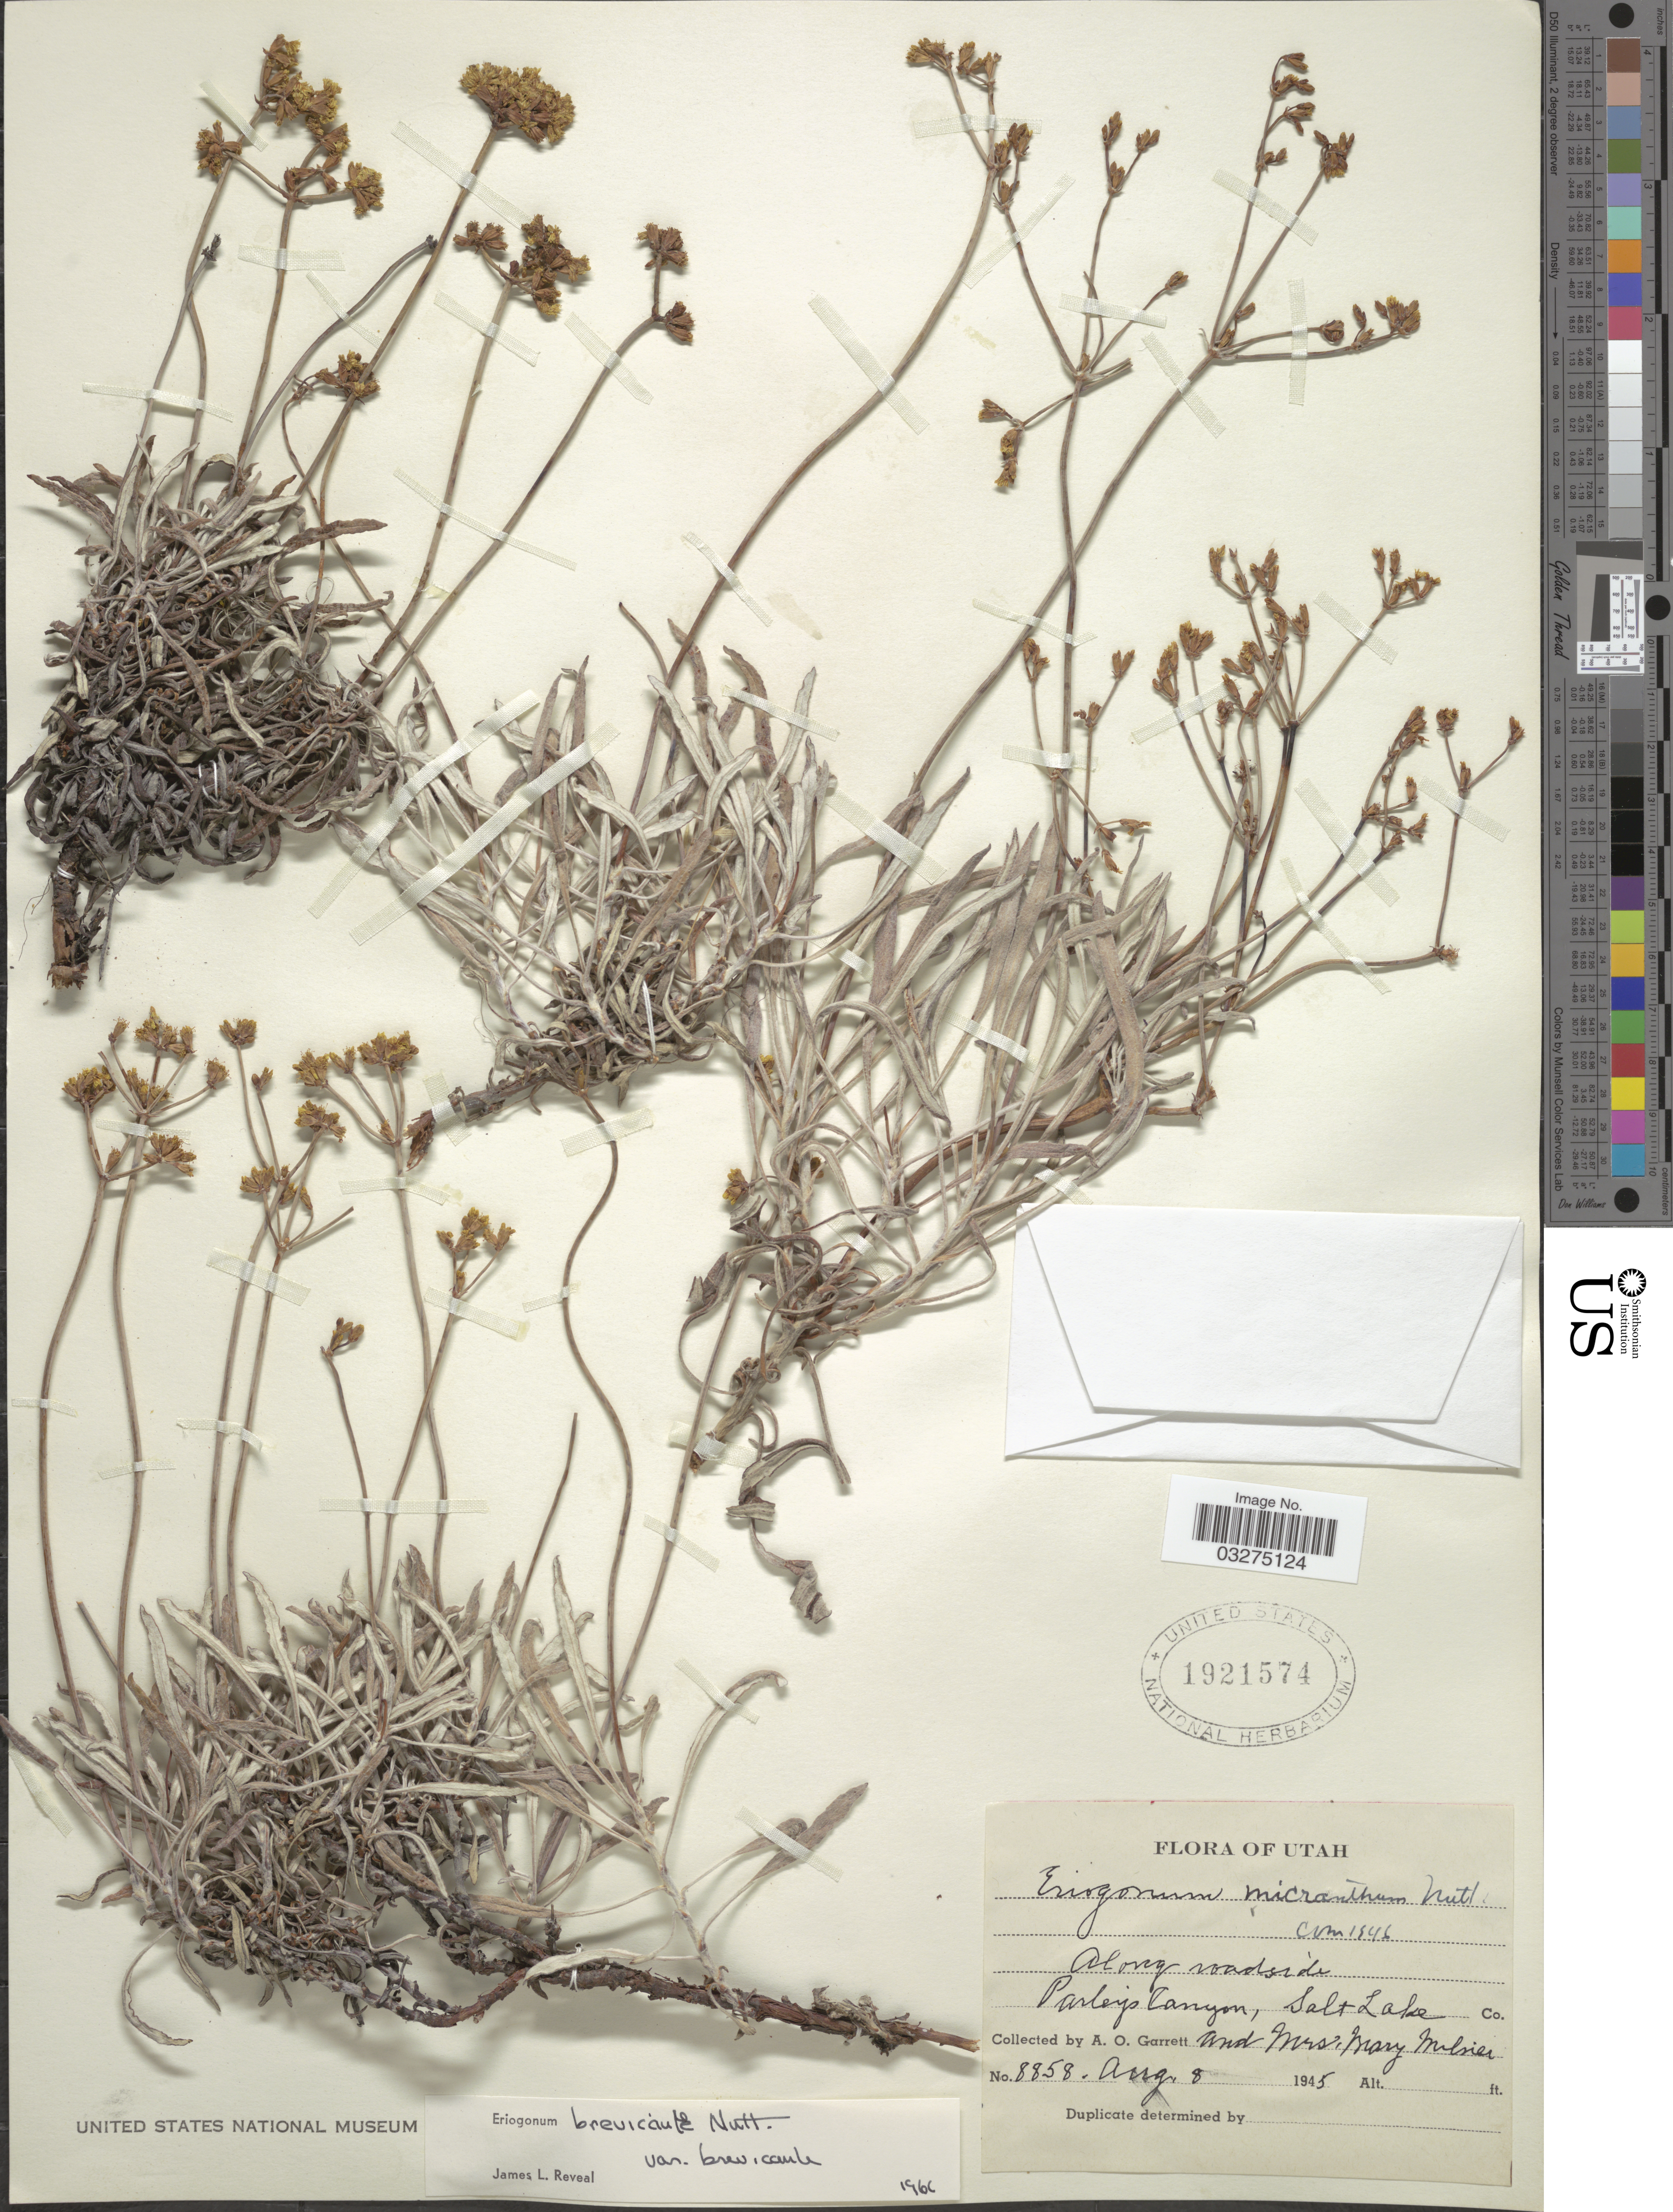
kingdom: Plantae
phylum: Tracheophyta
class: Magnoliopsida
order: Caryophyllales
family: Polygonaceae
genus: Eriogonum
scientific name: Eriogonum brevicaule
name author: Nutt.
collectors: A. O. Garrett & M. Milner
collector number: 8858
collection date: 1945-08-08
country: United States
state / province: Utah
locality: Along roadside Parley's Canyon, Salt Lake Co.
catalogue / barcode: US 1921574